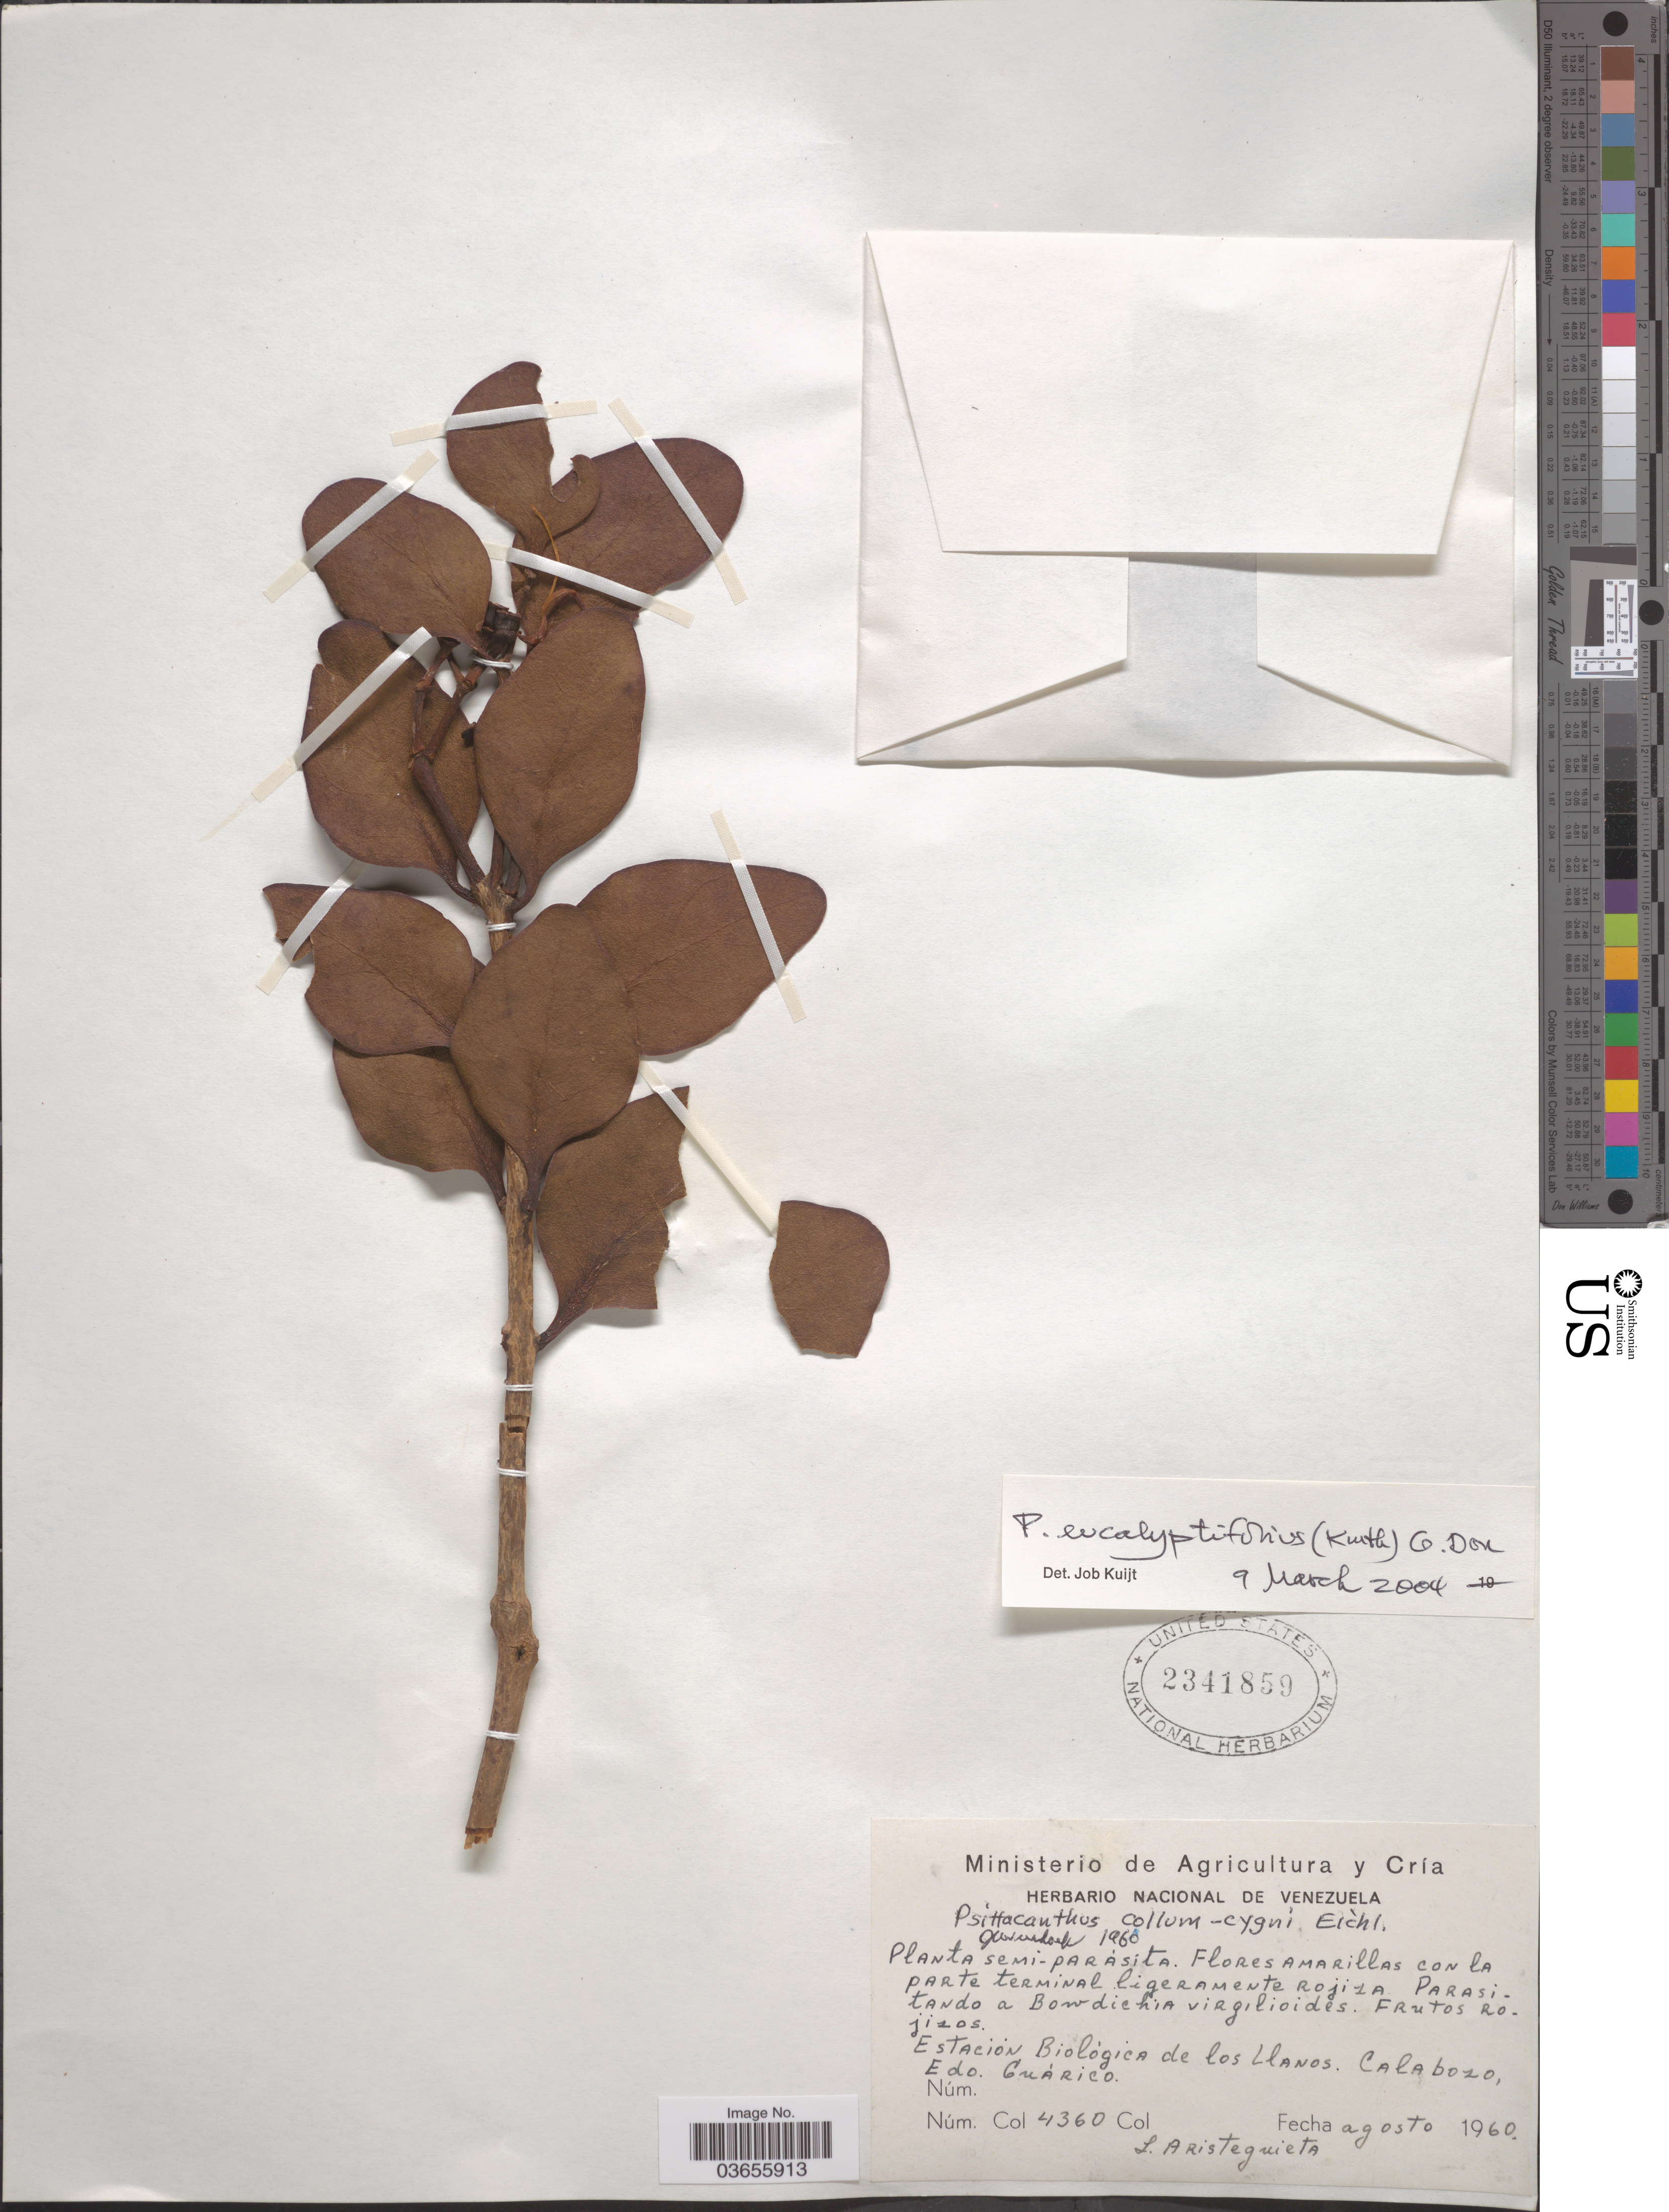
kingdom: Plantae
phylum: Tracheophyta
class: Magnoliopsida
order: Santalales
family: Loranthaceae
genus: Psittacanthus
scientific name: Psittacanthus eucalyptifolius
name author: (Kunth) G. Don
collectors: L. Aristeguieta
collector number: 4360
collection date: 1960-08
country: Venezuela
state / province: Guárico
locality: Estacion Biologica de los Llanos. Calabozo.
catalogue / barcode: US 2341859